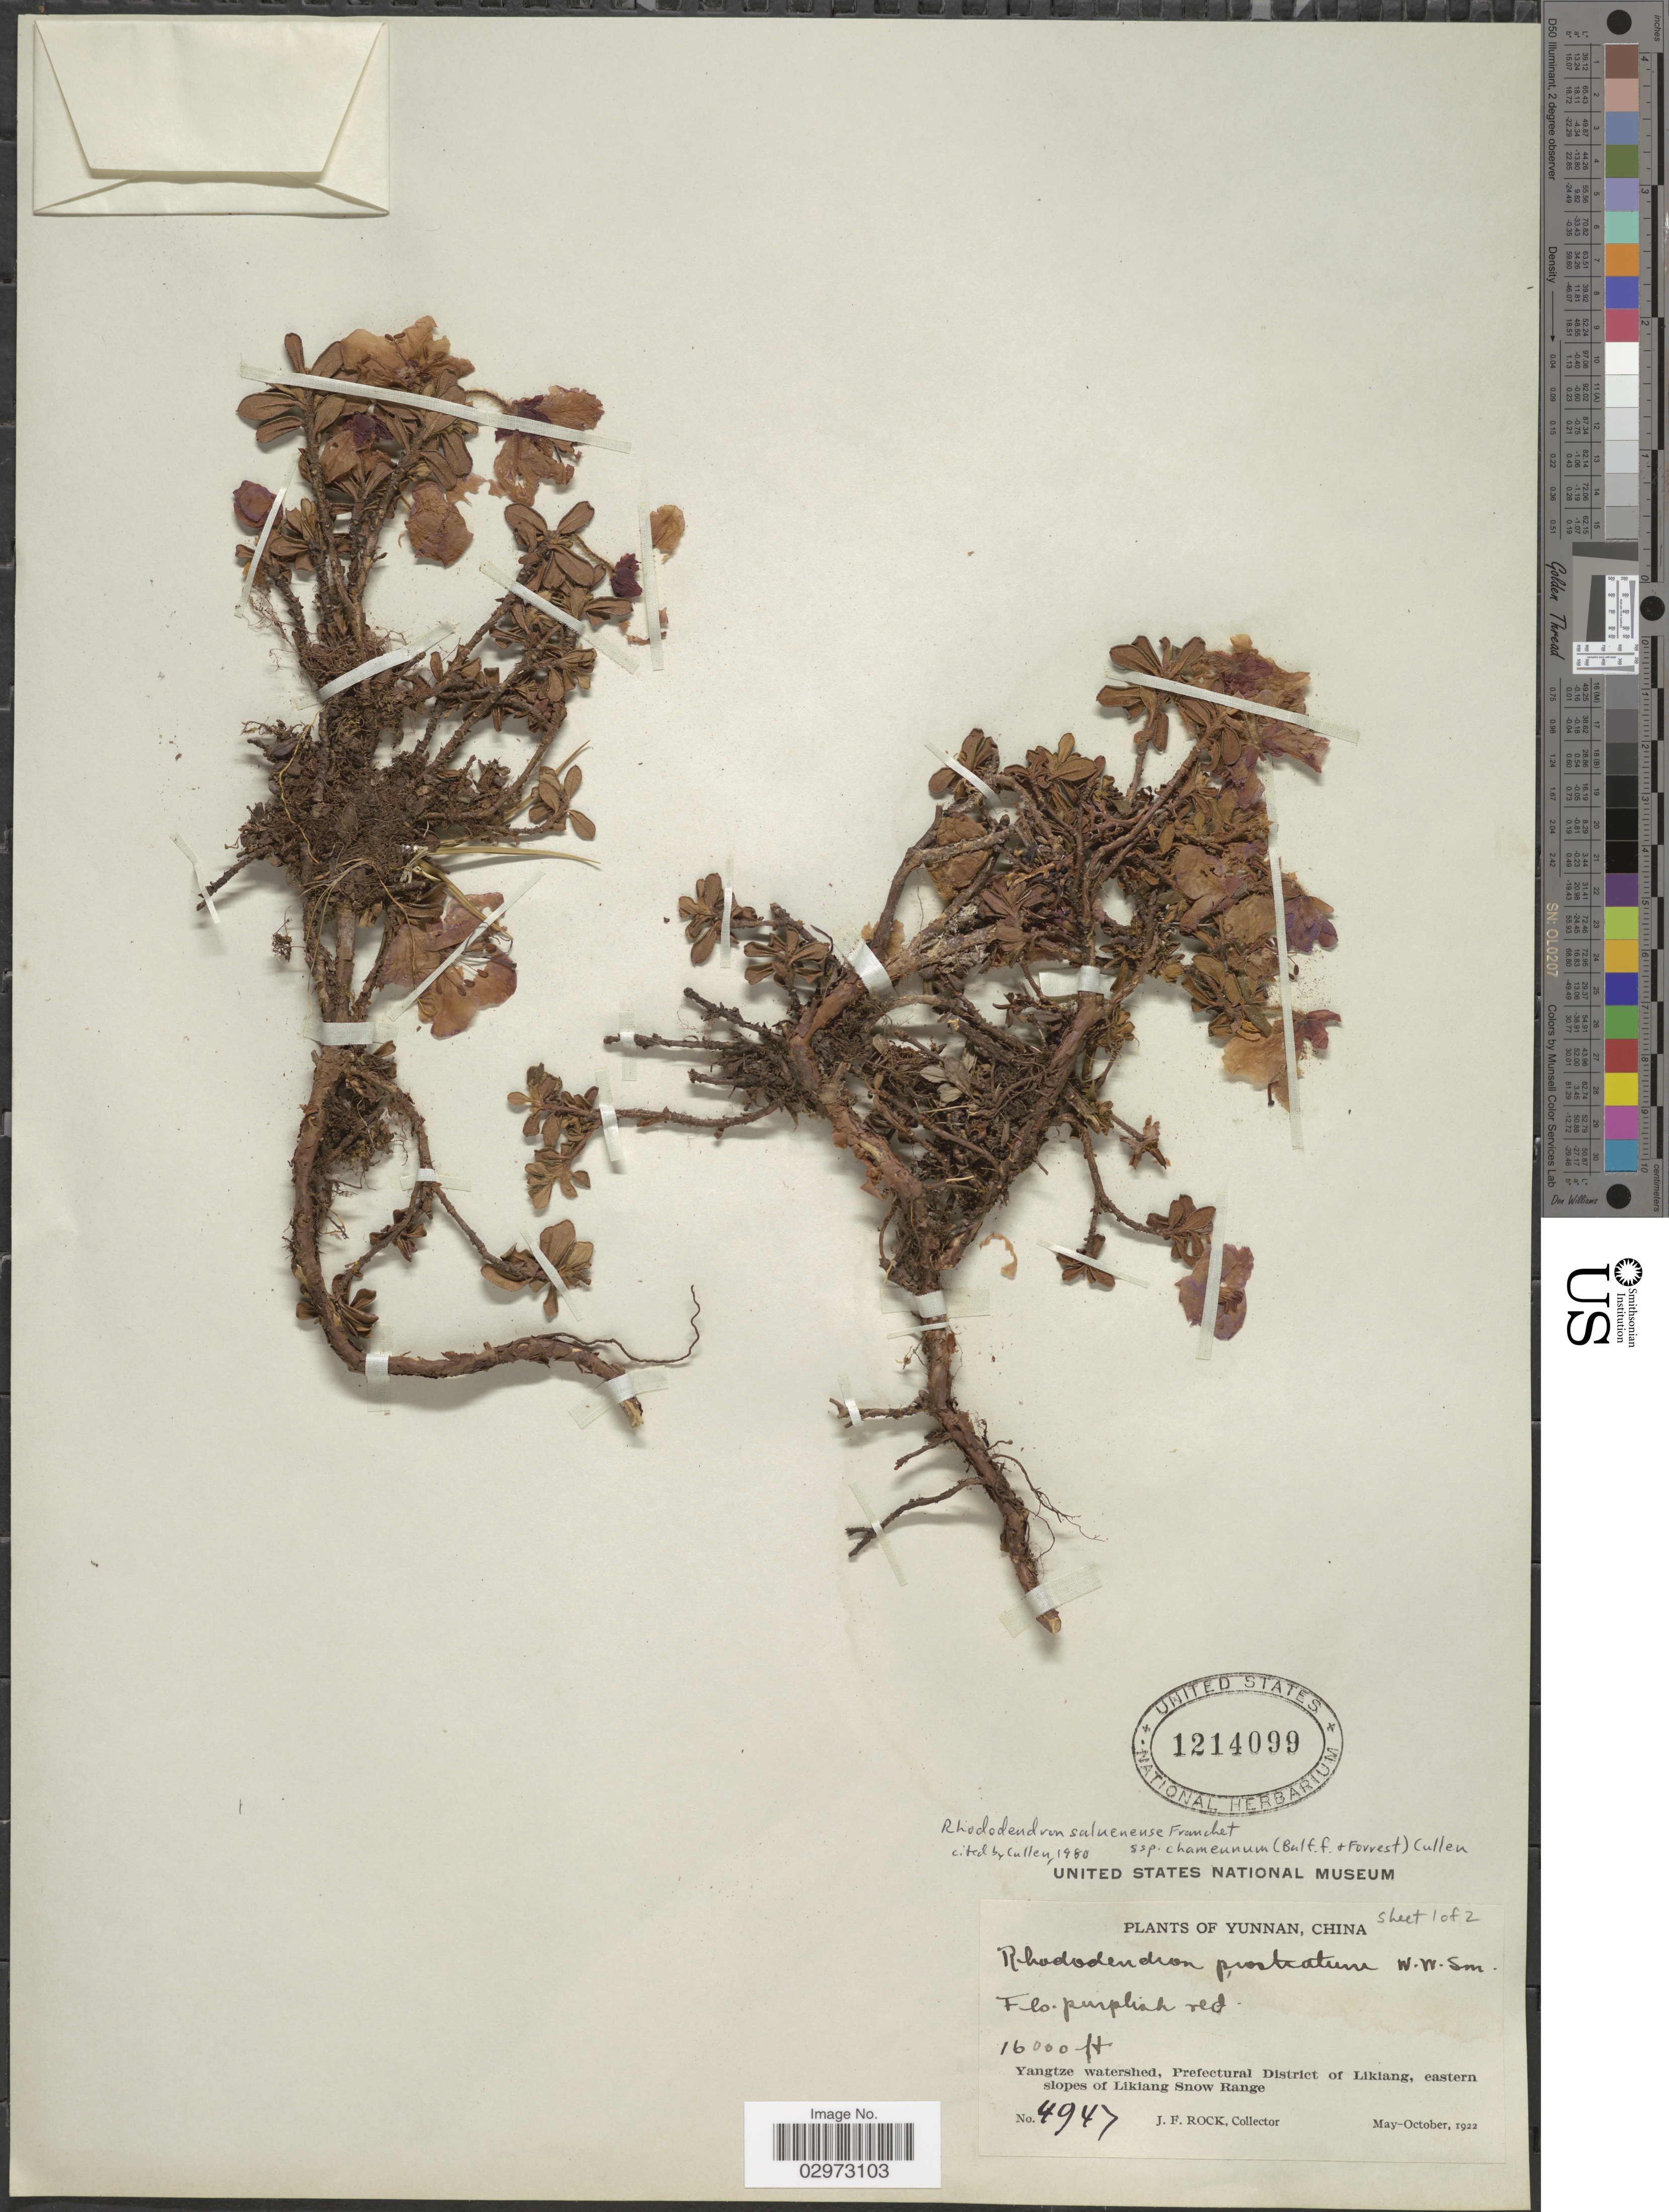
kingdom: Plantae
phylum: Tracheophyta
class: Magnoliopsida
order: Ericales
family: Ericaceae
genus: Rhododendron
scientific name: Rhododendron saluenense subsp. chameunum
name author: (Balf. f. & Forrest) Cullen in Cullen & D.F.Chamb.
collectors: J. Rock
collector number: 4947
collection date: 1922-05/1922-10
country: China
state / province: Yunnan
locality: Yangtze watershed, Prefectural District of Likiang, eastern slopes of Likiang Snow Range.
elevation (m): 4877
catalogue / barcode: US 1214099